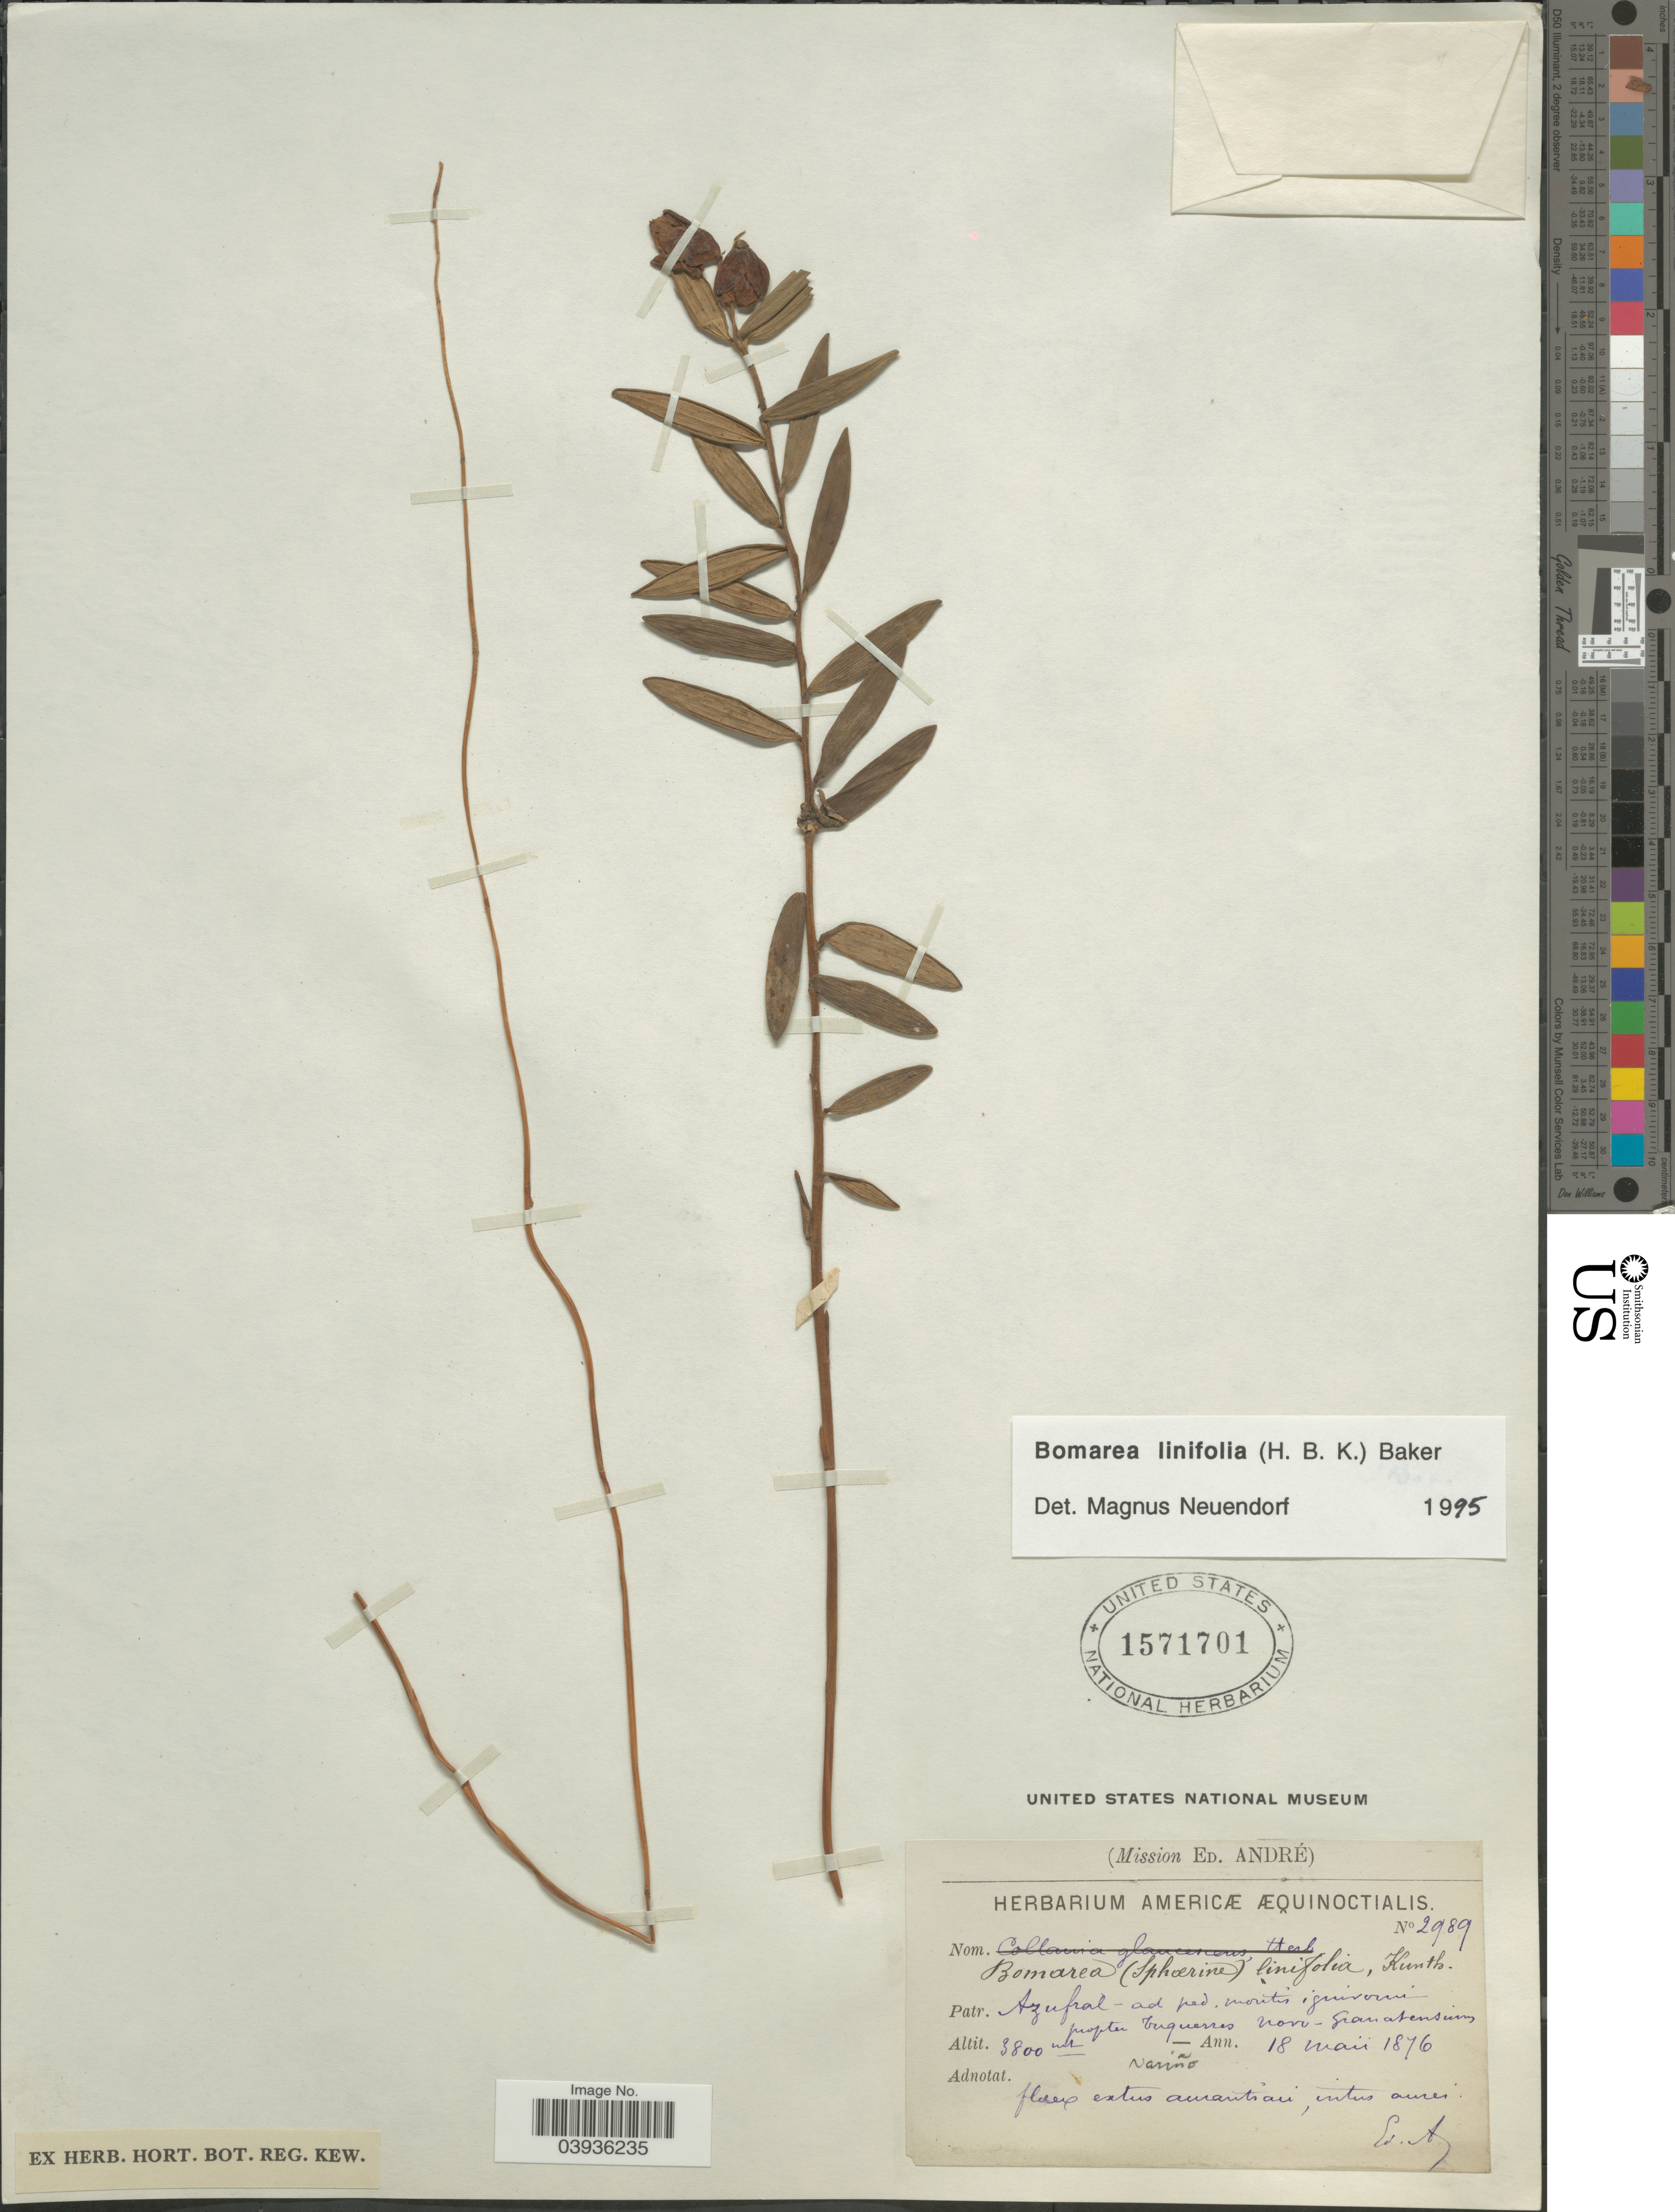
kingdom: Plantae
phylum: Tracheophyta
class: Liliopsida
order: Liliales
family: Alstroemeriaceae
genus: Bomarea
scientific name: Bomarea linifolia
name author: (Kunth) Baker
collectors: E. Andre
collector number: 2989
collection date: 1876-05-18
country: Colombia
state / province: Nariño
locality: Azufral - ad ped. montis iguironis propter buquerres novo-granatensium.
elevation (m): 3800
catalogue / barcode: US 1571701